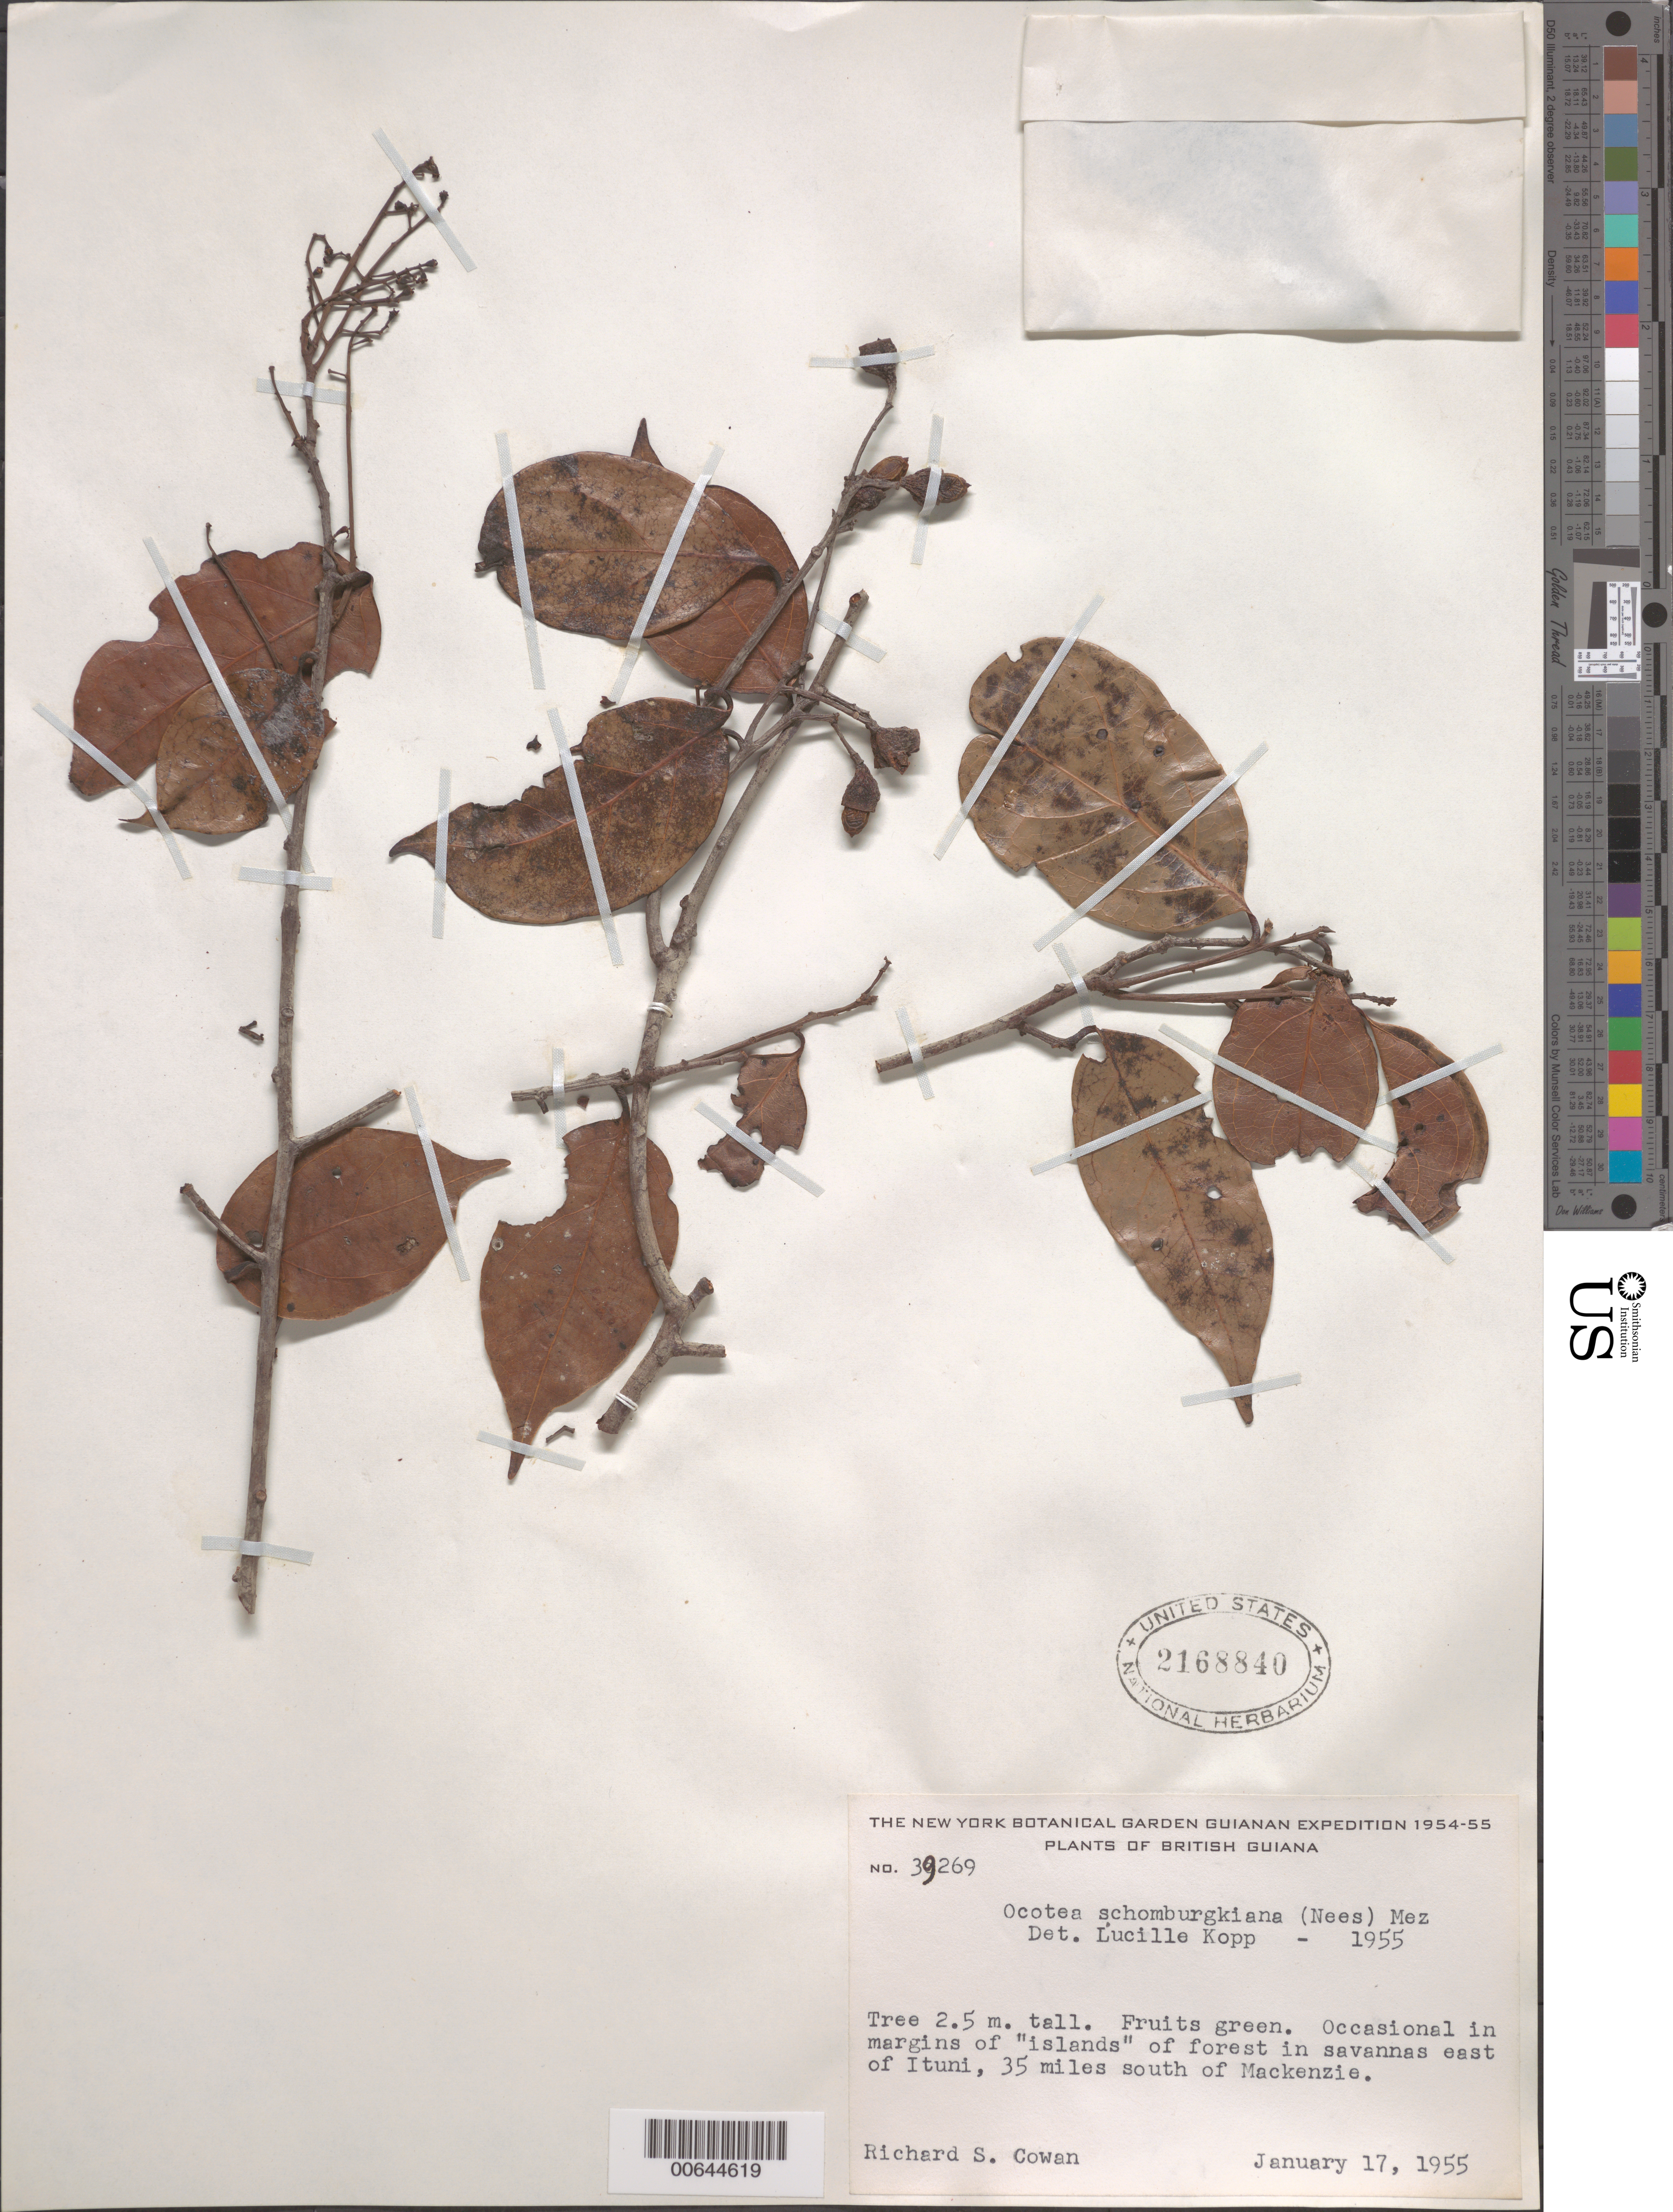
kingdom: Plantae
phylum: Tracheophyta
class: Magnoliopsida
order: Laurales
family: Lauraceae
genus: Ocotea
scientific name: Ocotea schomburgkiana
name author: (Nees) Mez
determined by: Kopp, L. E., (NY), New York Botanical Garden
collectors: R. S. Cowan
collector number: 39269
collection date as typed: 17-Jan-55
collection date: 1955-01-17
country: Guyana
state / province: U. Demerara-Berbice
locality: Mackenzie Mines area, vic. E of Ituni, 35 mi. S of Mackenzie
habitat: Margins of "islands" of forest in savannas east of Ituni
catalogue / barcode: US 2168840